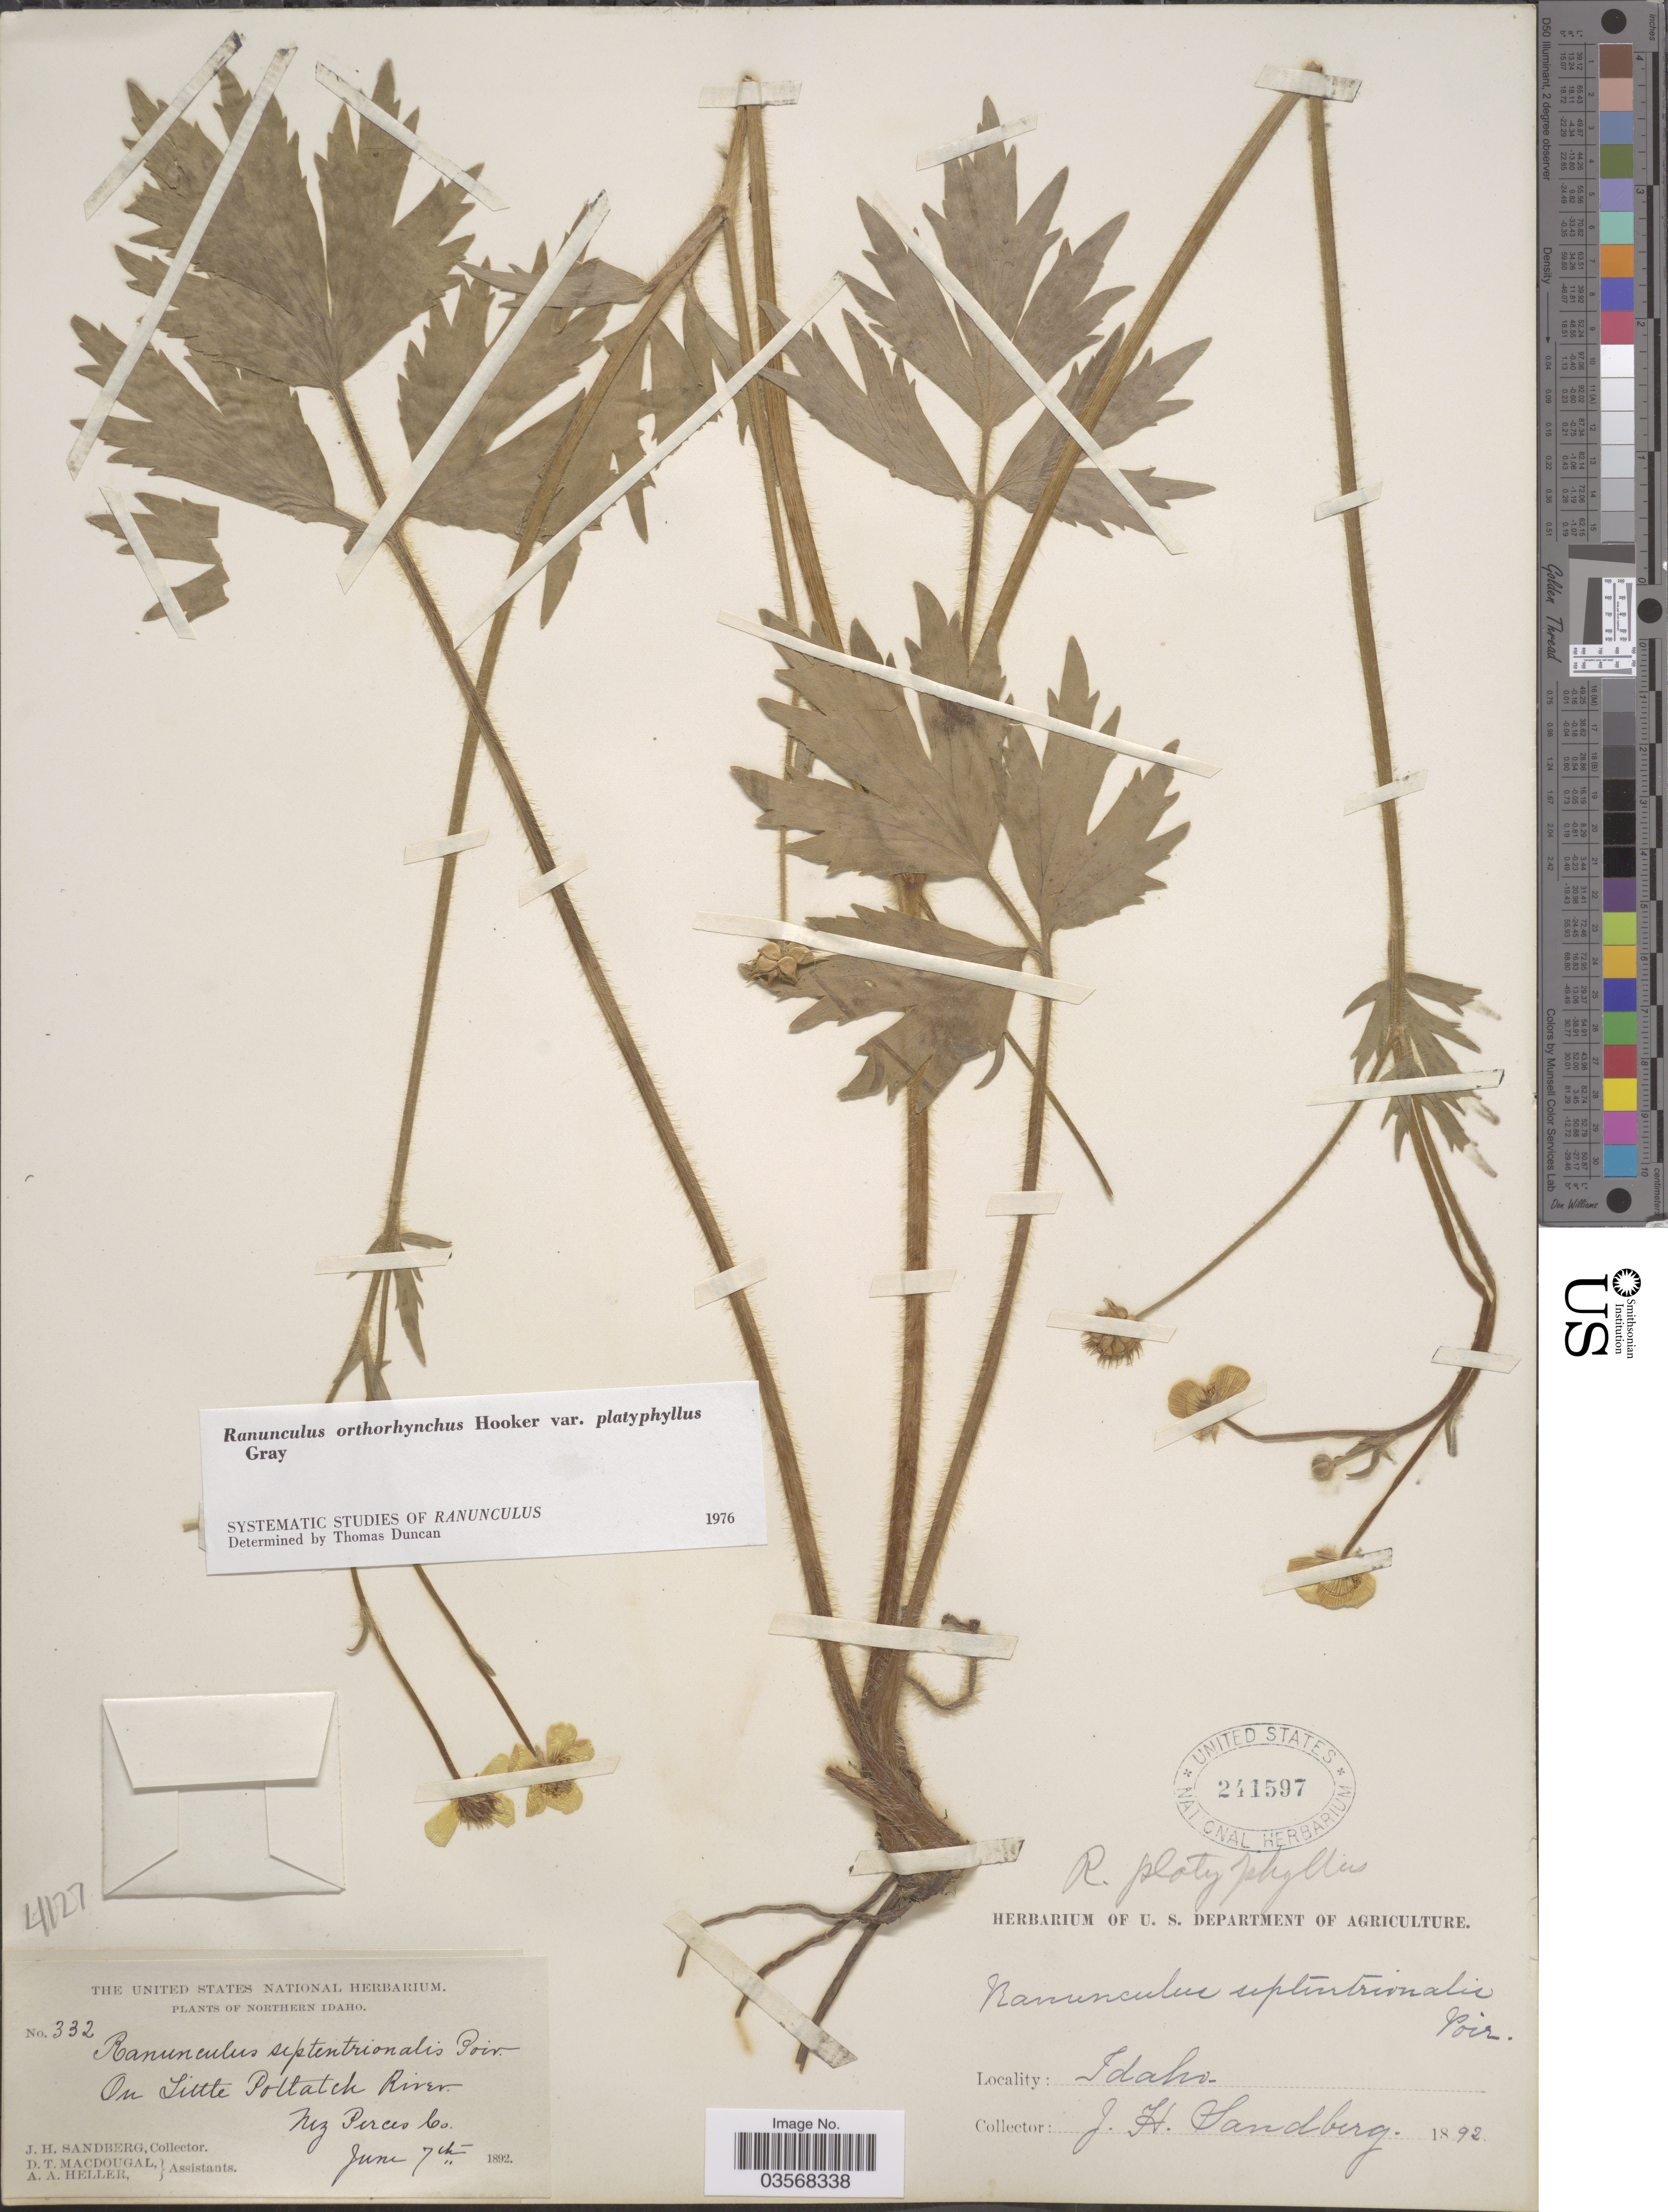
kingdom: Plantae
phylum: Tracheophyta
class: Magnoliopsida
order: Ranunculales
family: Ranunculaceae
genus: Ranunculus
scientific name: Ranunculus orthorhynchus var. platyphyllus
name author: A. Gray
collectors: J. H. Sandberg, D. T. MacDougal & A. A. Heller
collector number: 332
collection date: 1892-06-07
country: United States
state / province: Idaho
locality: Northern Idaho. On Little Potlatch River. Nez Perces Co.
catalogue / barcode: US 241597